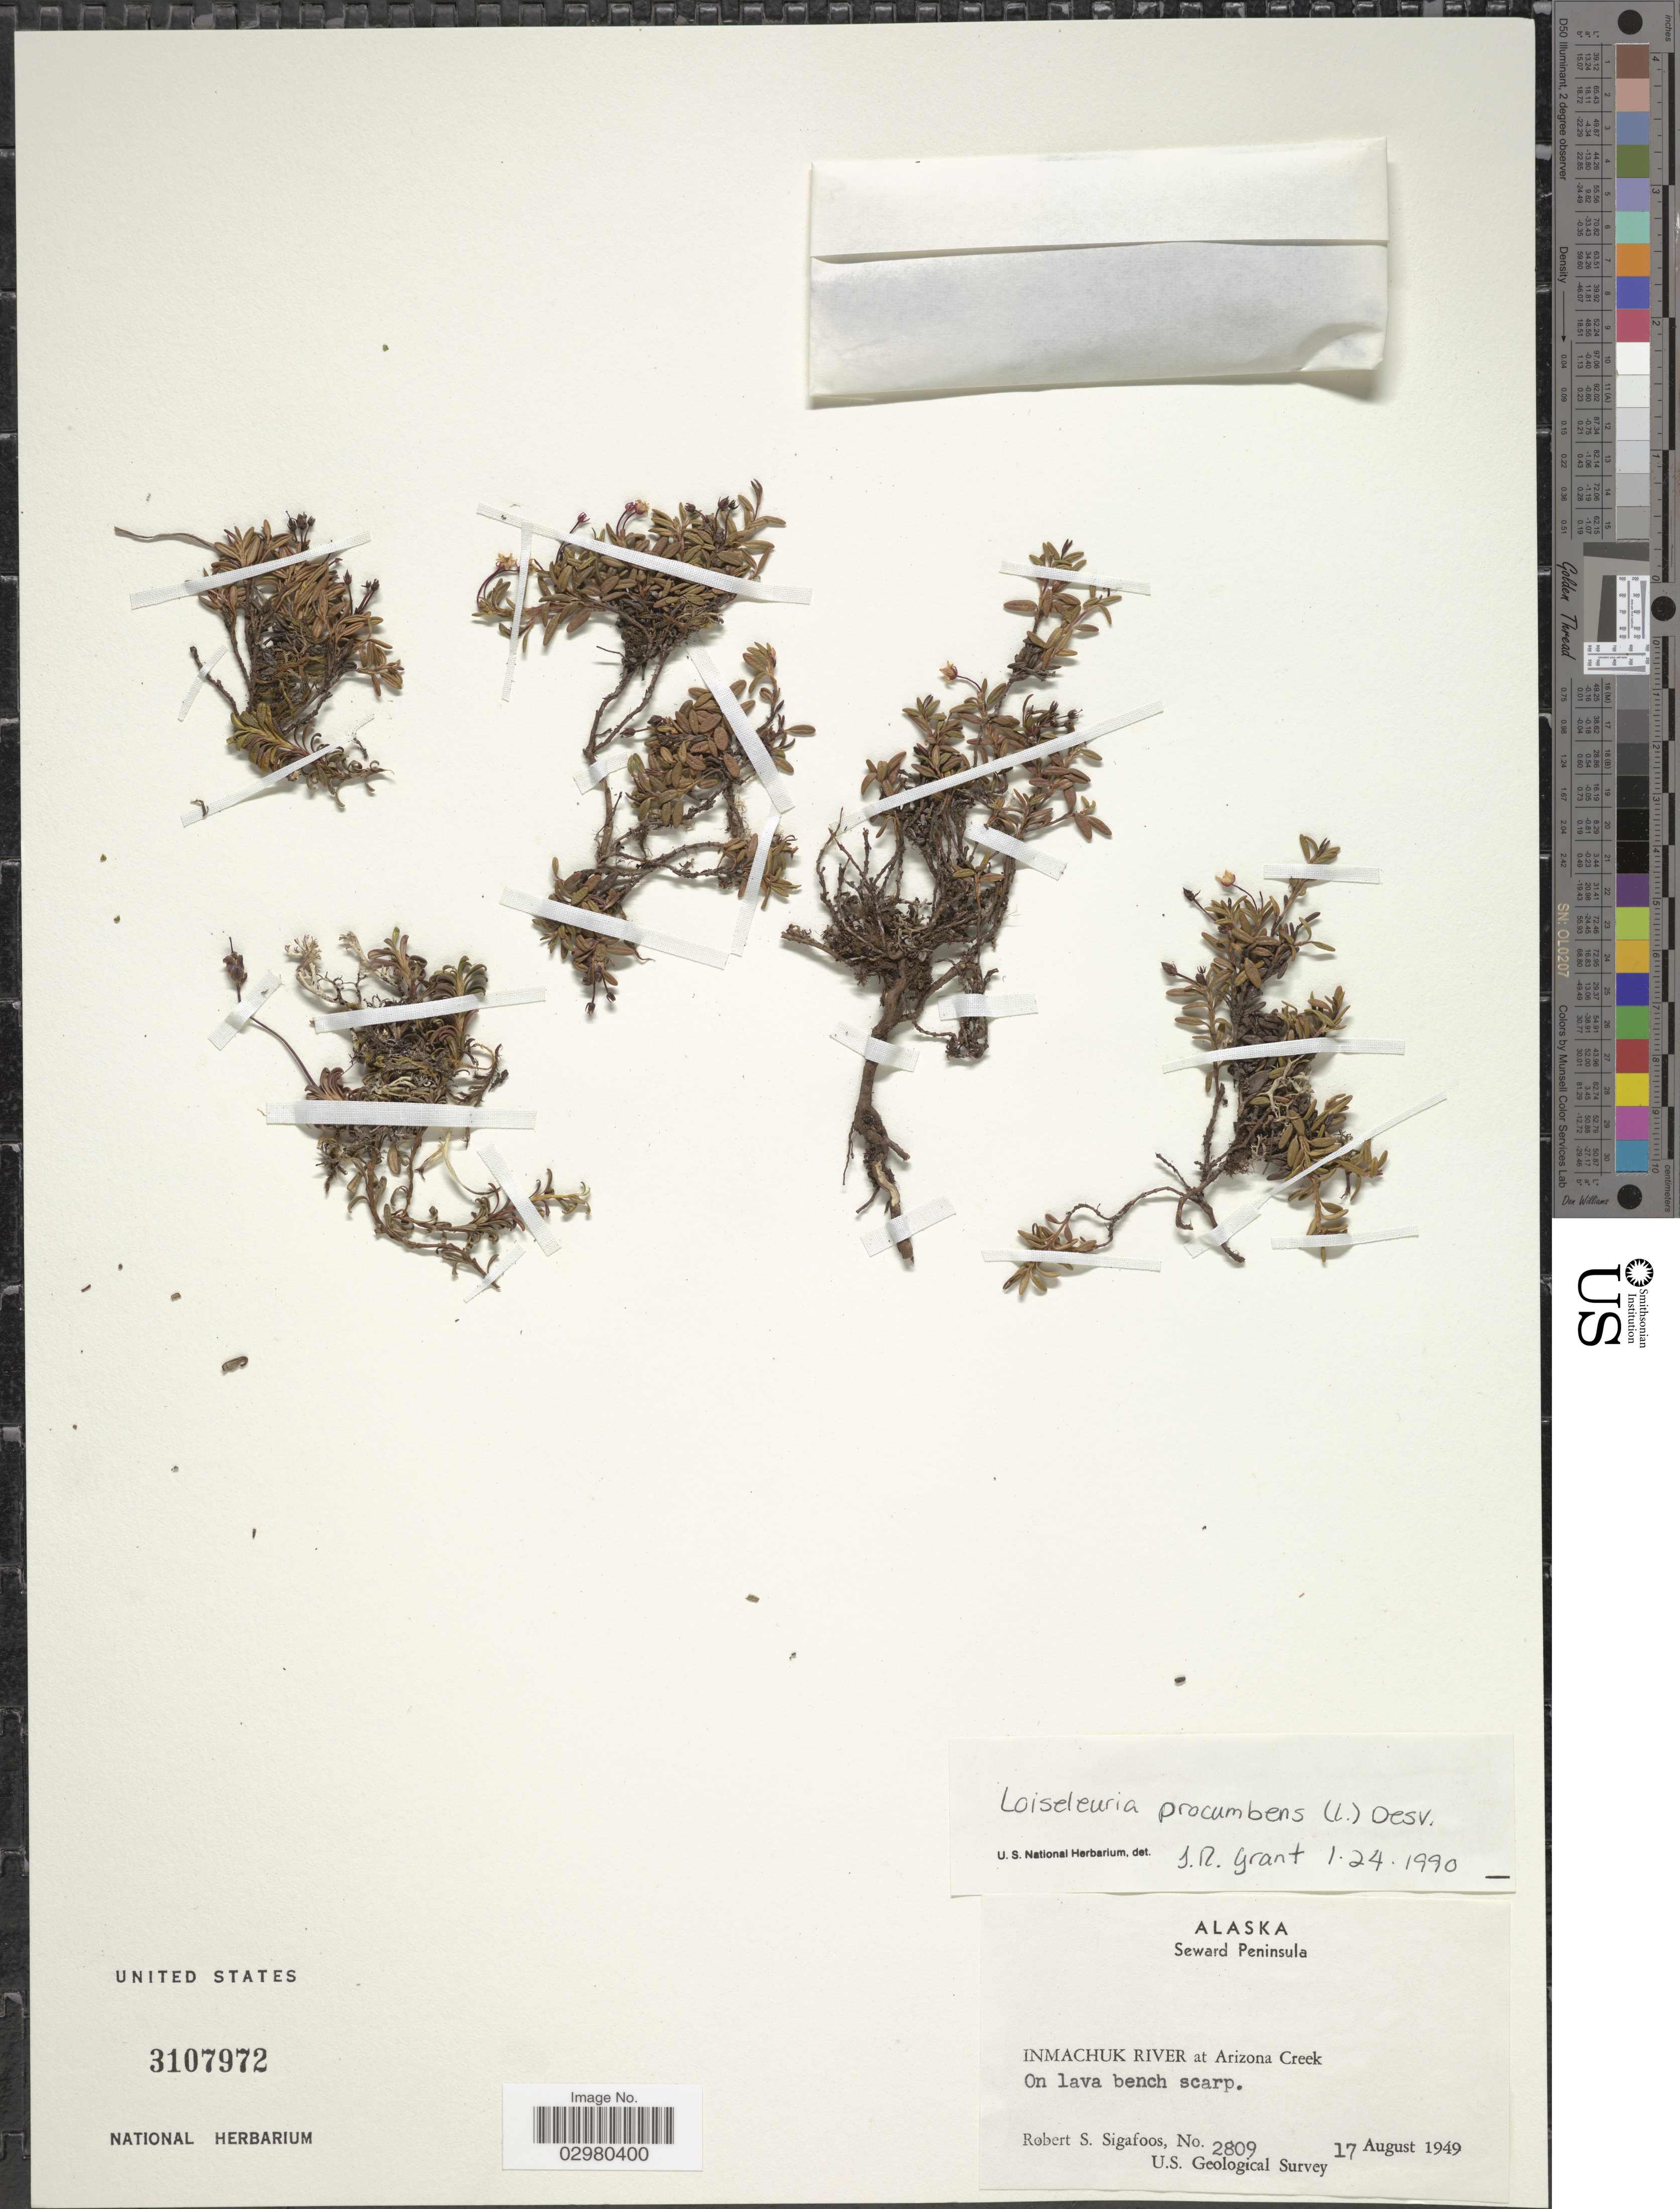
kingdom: Plantae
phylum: Tracheophyta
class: Magnoliopsida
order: Ericales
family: Ericaceae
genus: Loiseleuria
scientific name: Loiseleuria procumbens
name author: (L.) Desv.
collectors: R. Sigafoos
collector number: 2809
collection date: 1949-08-17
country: United States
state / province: Alaska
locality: Seward Peninsula. Inmachuk River at Arizona Creek. On lava bench scarp.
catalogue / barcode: US 3107972